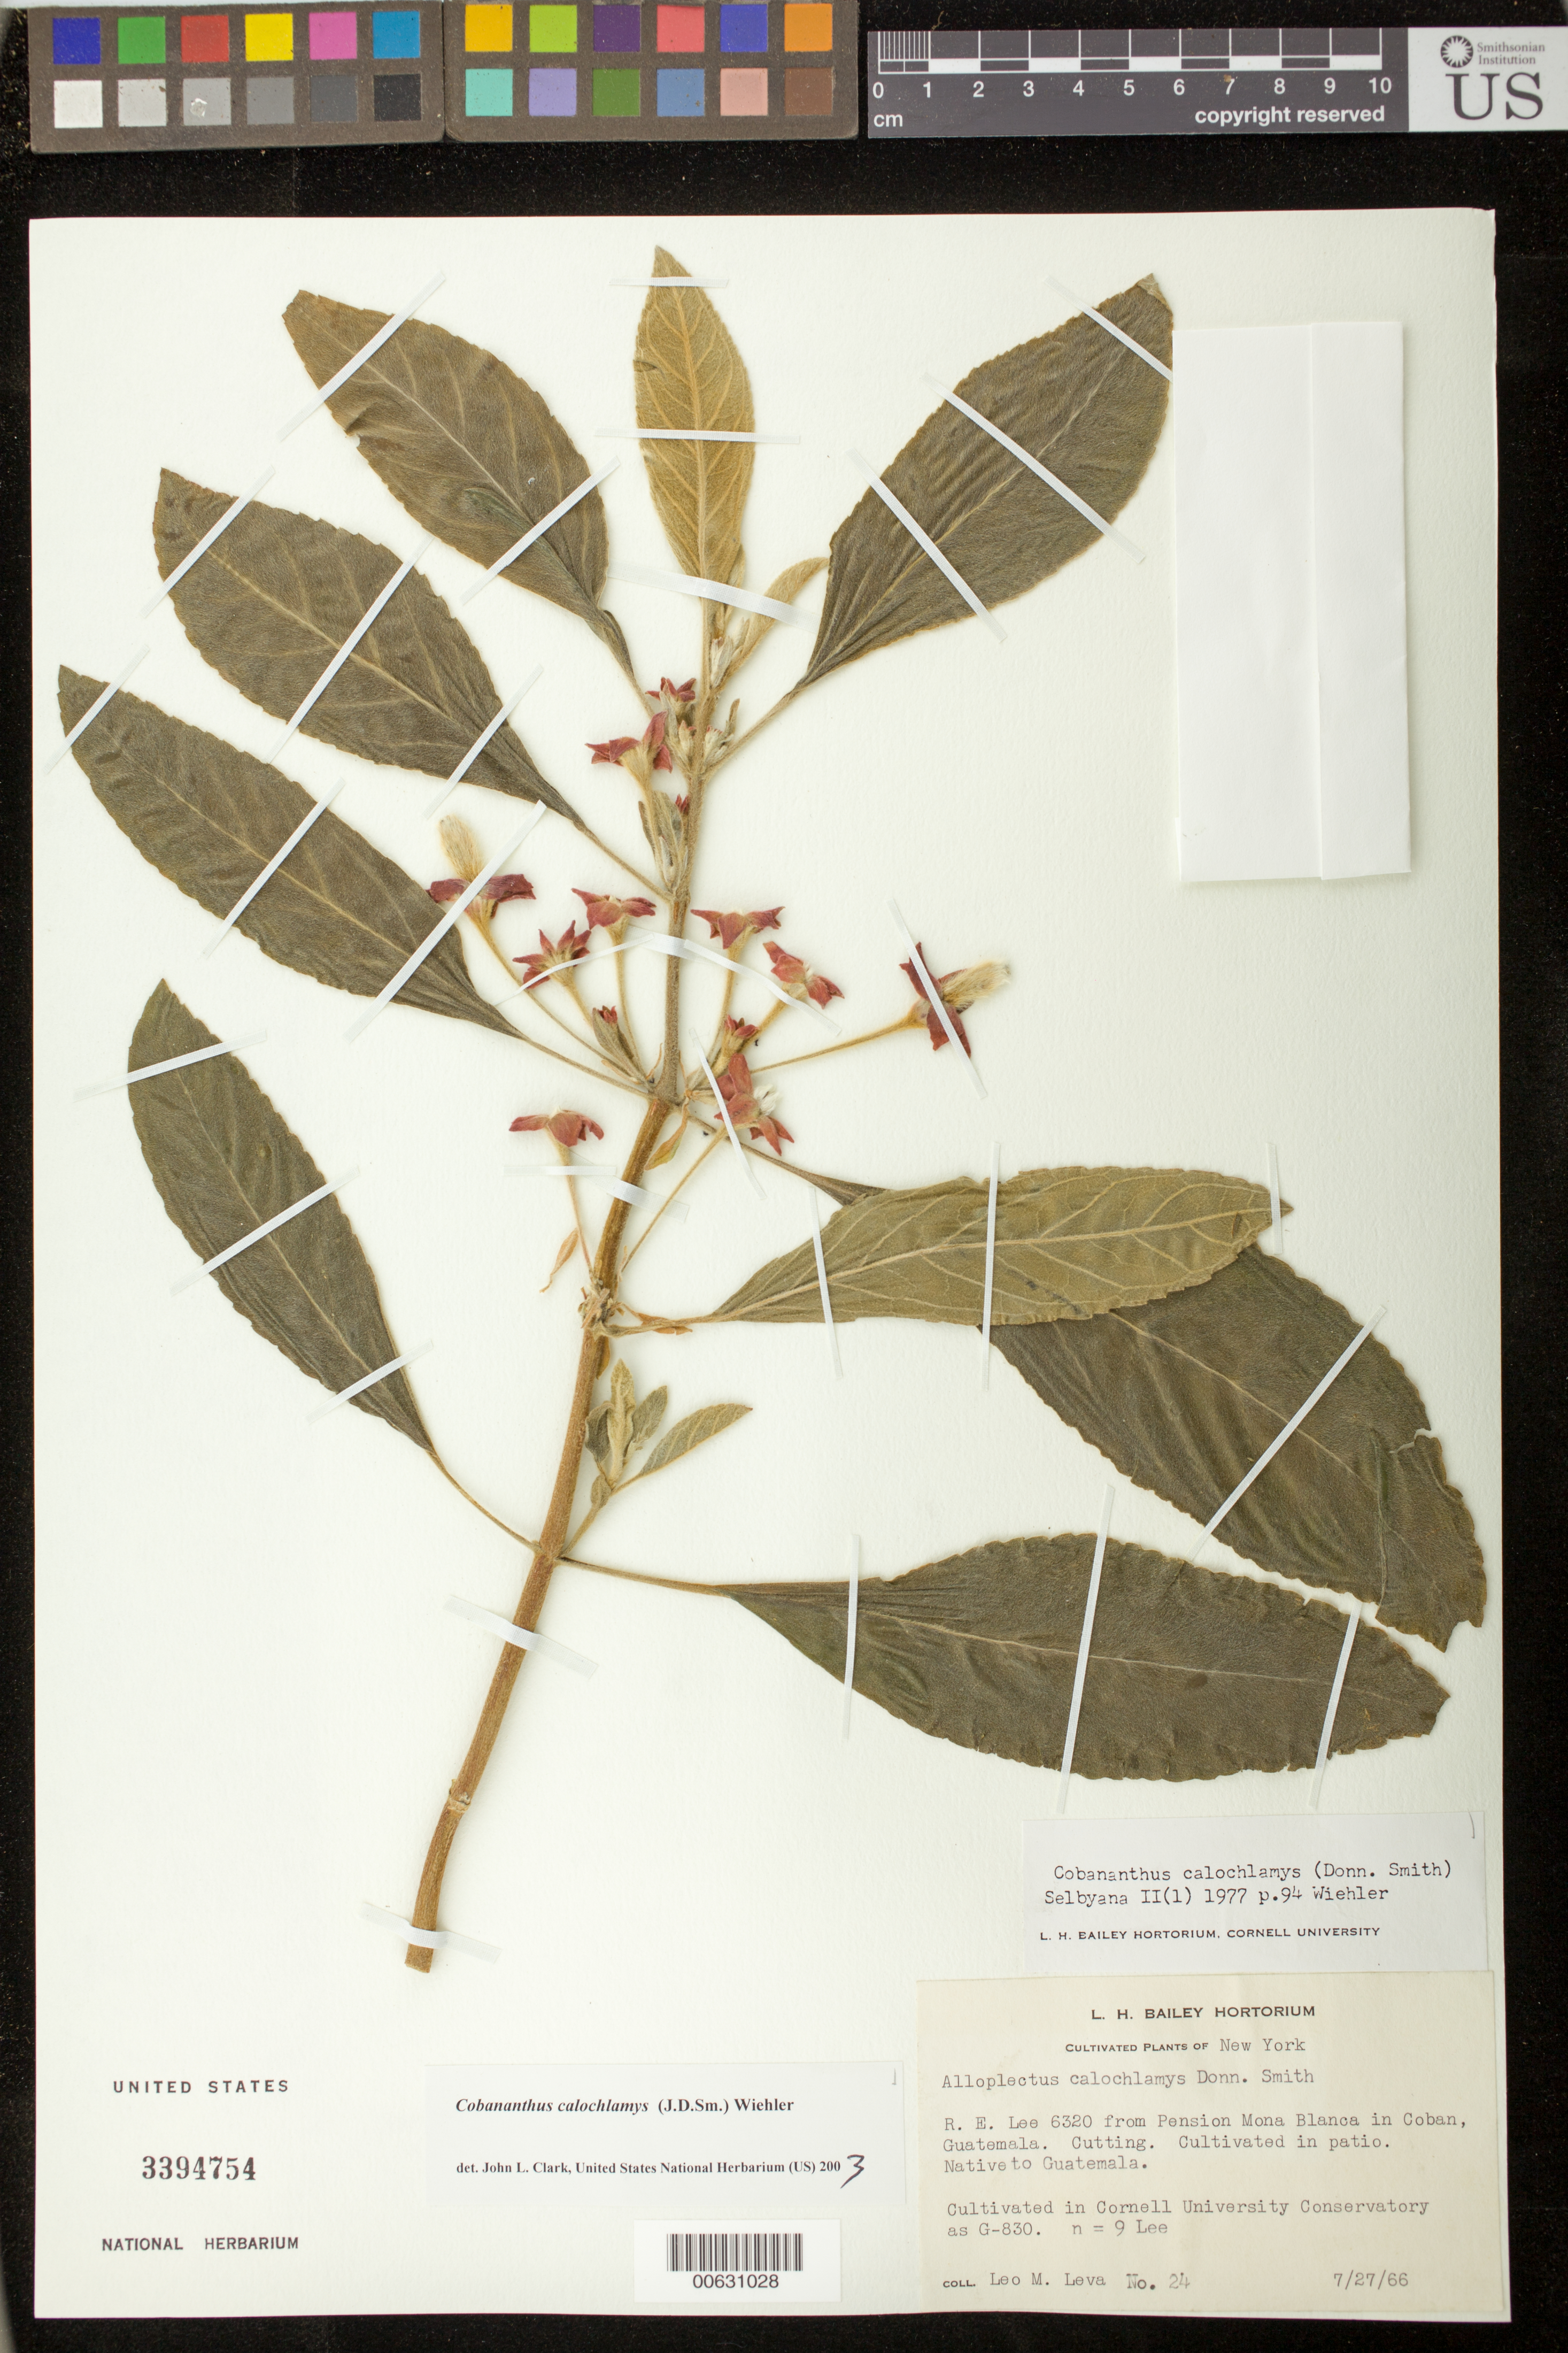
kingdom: Plantae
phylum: Tracheophyta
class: Magnoliopsida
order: Lamiales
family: Gesneriaceae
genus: Cobananthus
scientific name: Cobananthus calochlamys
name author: (Donn. Sm.) Wiehler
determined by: Clark, J. L., (SEL), The Marie Selby Botanical Garden (UNITED STATES)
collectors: L. Leva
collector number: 24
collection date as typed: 27 Jul 1966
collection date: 1966-07-27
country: Guatemala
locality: Cultivated in Cornell University Conservatory, Ithaca, NY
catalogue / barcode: US 3394754